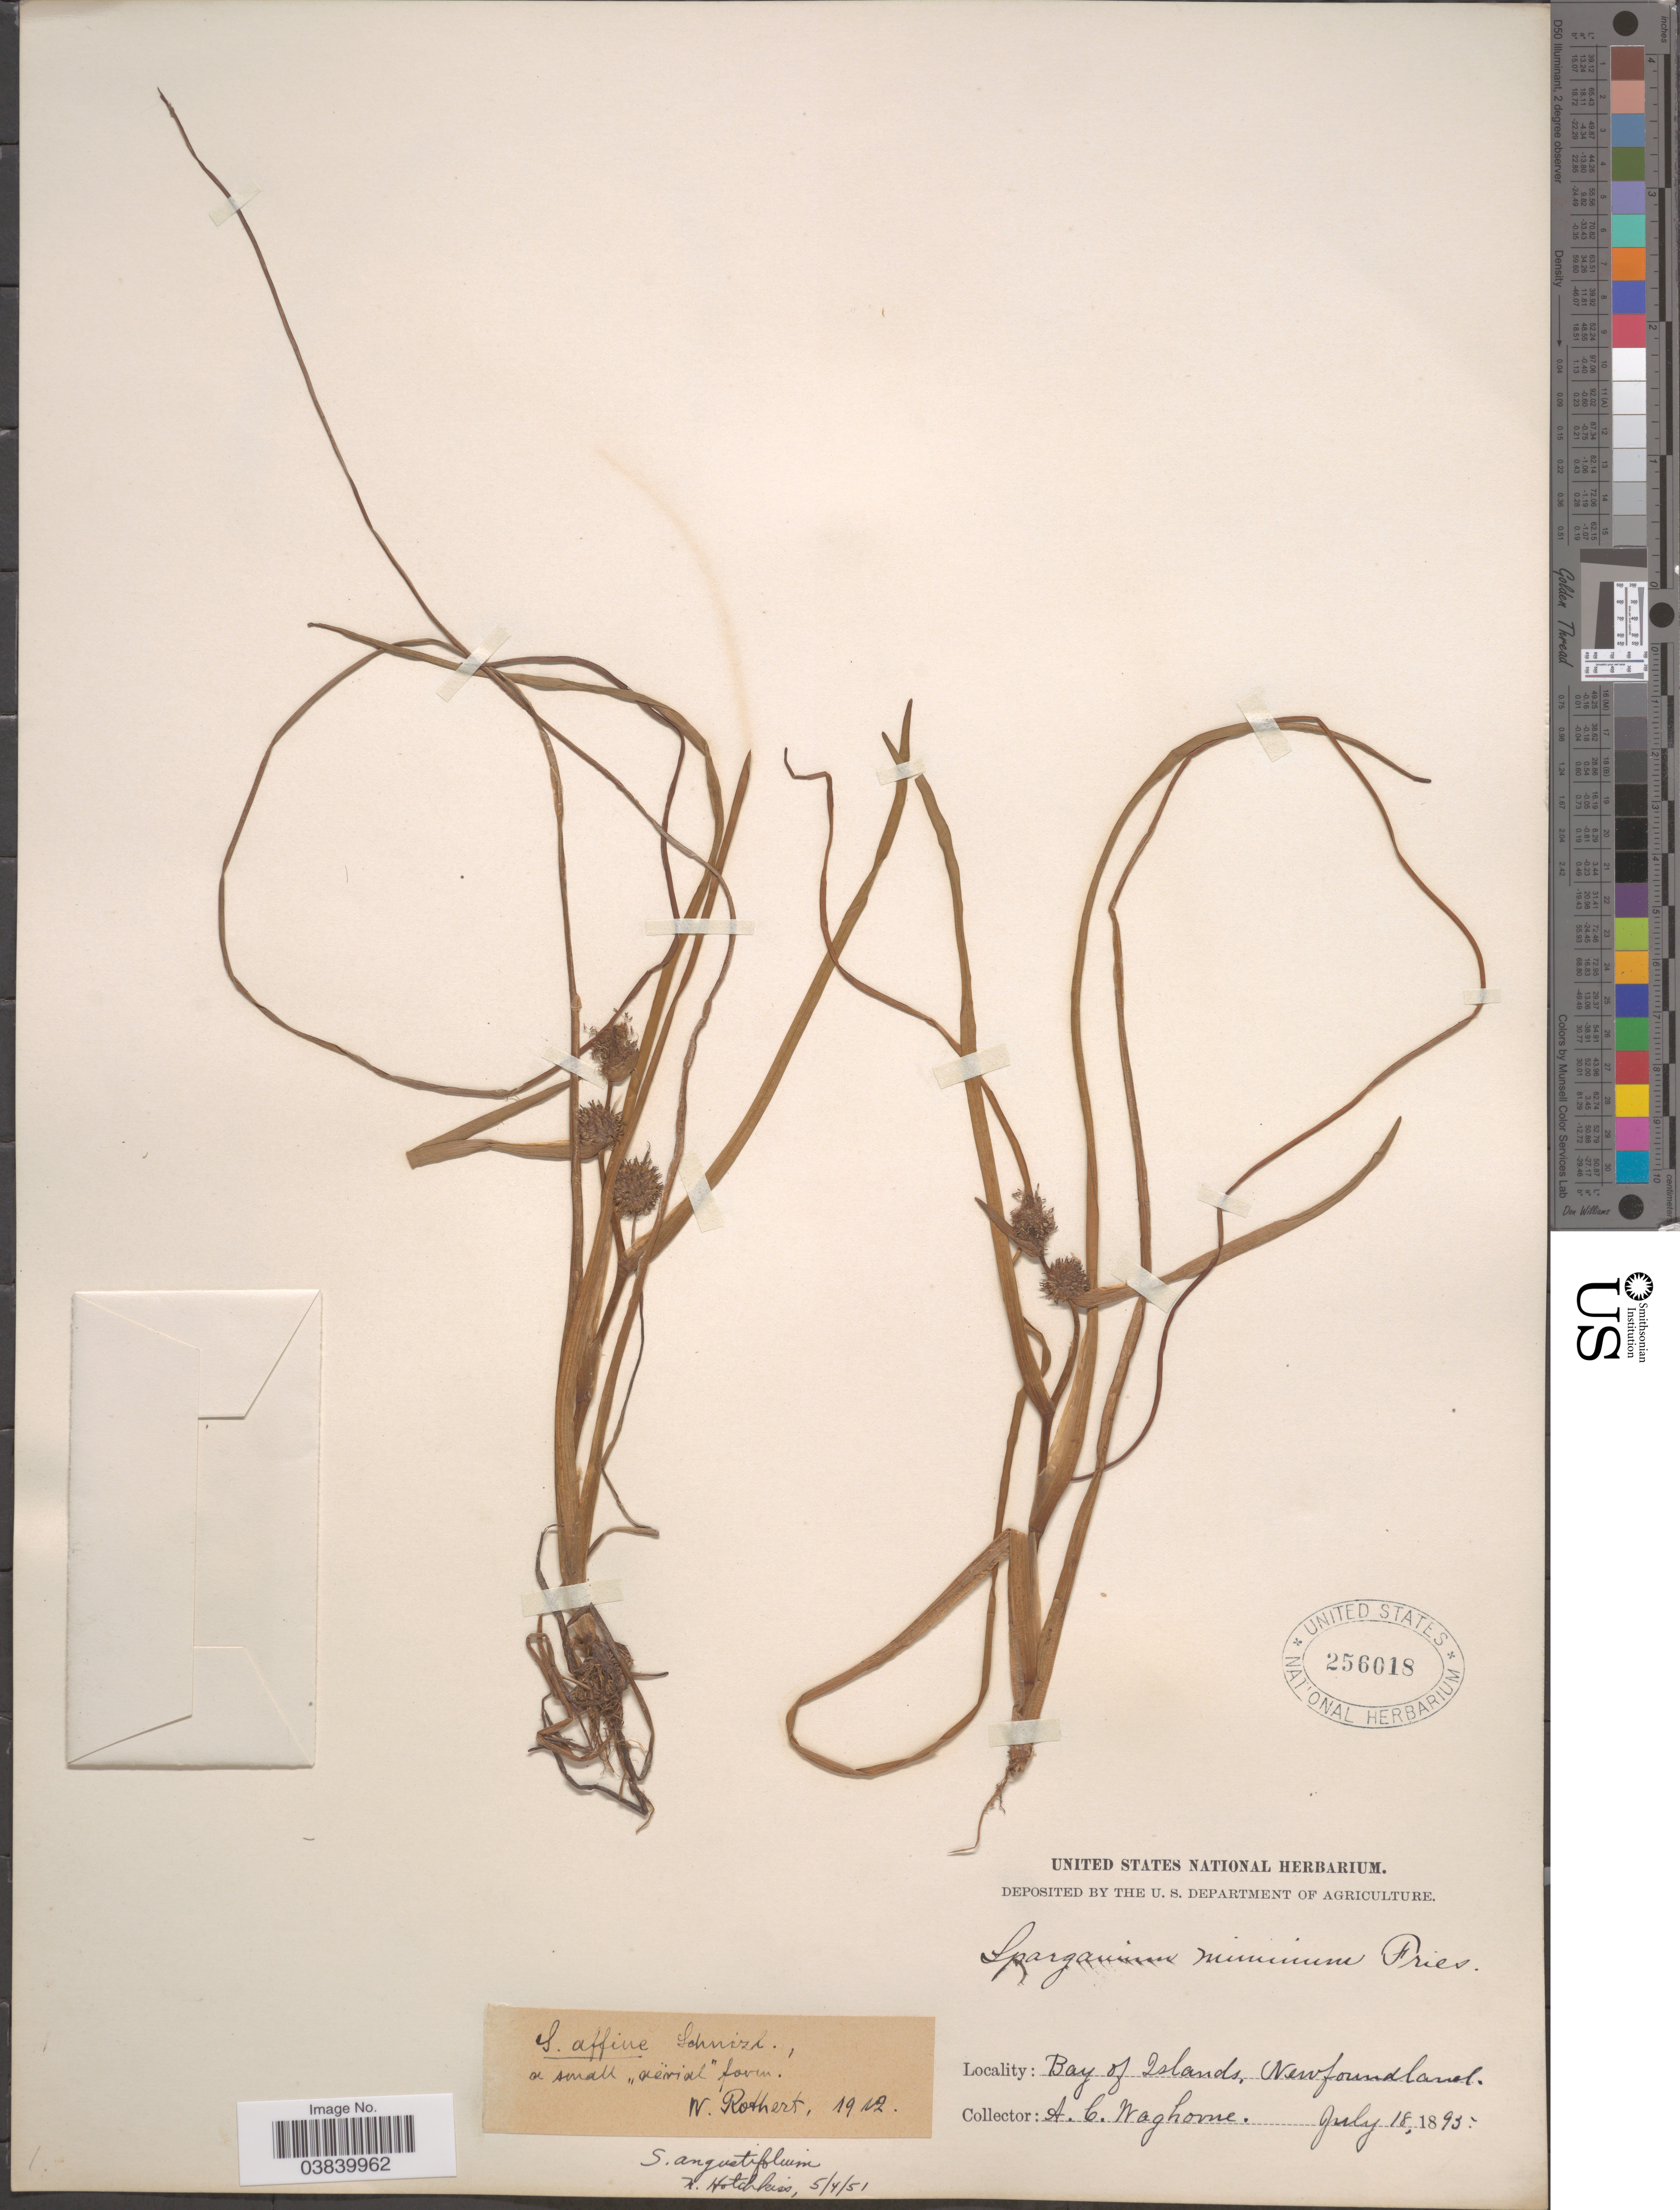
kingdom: Plantae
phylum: Tracheophyta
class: Liliopsida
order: Poales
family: Typhaceae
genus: Sparganium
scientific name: Sparganium angustifolium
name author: Michx.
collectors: A. Waghorne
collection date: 1895-07-18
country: Canada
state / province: Newfoundland and Labrador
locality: Bay of Islands.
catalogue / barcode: US 256018